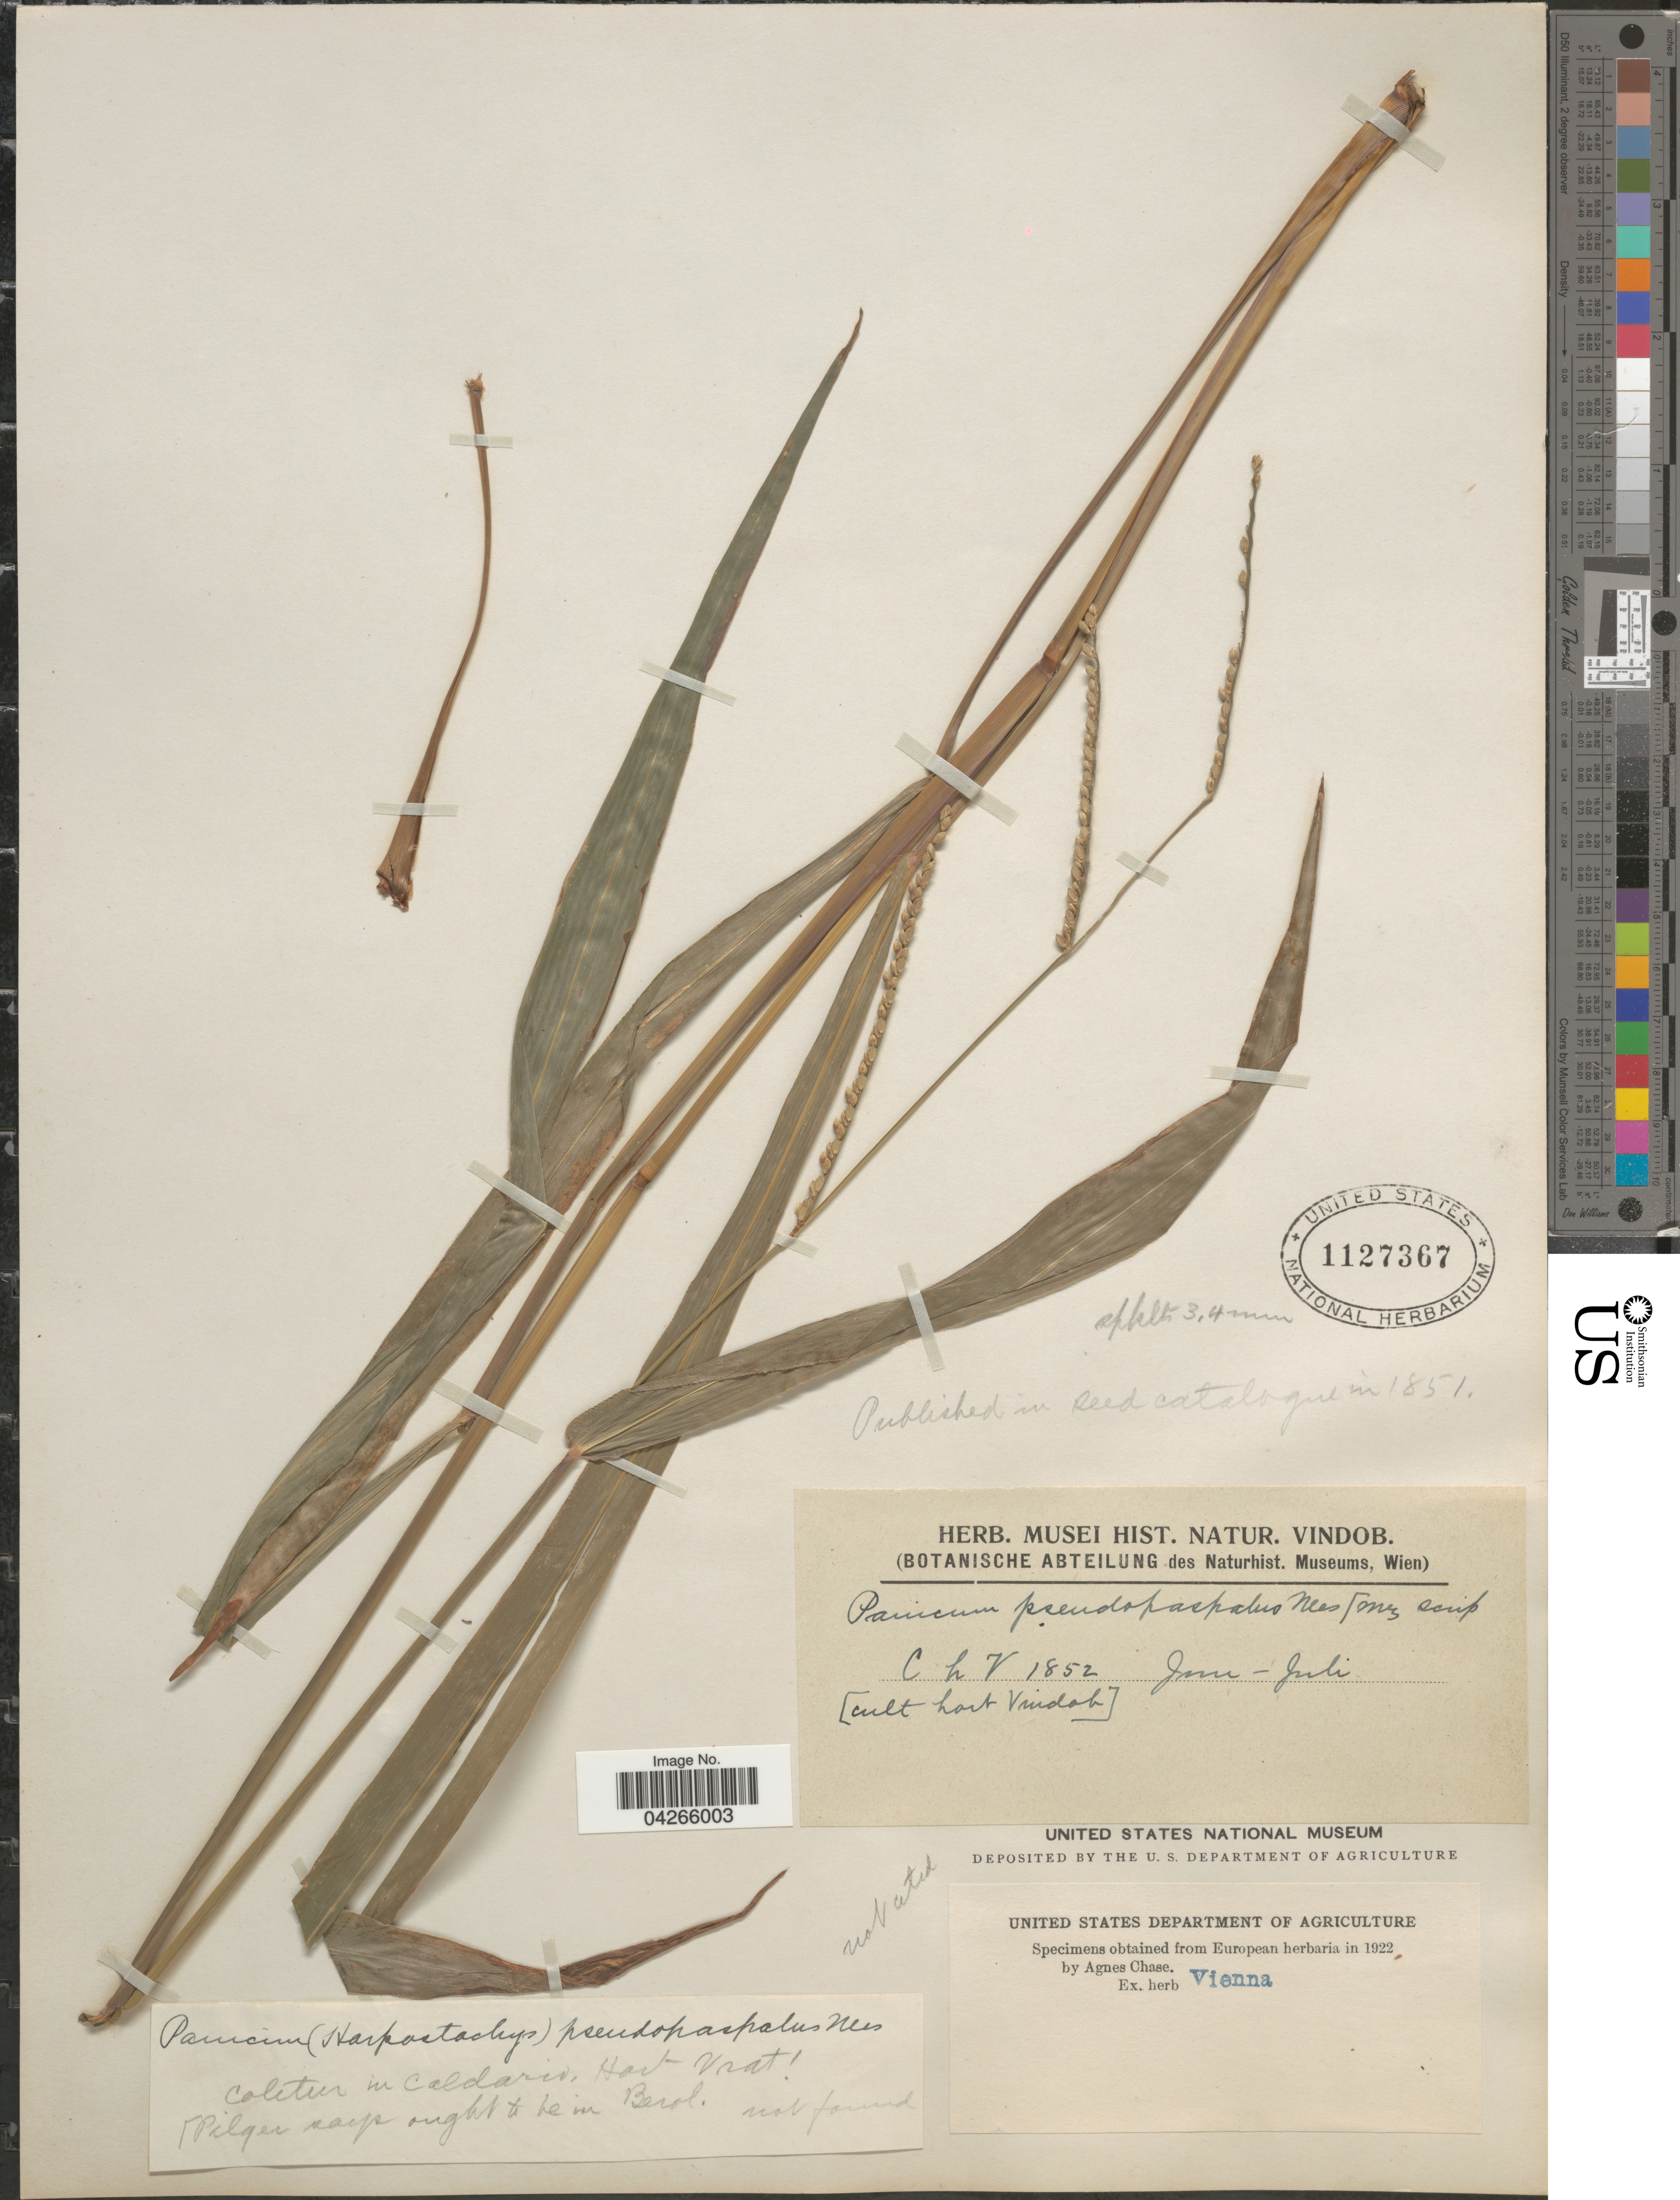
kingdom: Plantae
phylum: Tracheophyta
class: Liliopsida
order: Poales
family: Poaceae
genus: Paspalum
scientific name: Paspalum variabile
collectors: ex herb. Musei Hist. Natur. Vindob.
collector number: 1852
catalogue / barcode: US 1127367